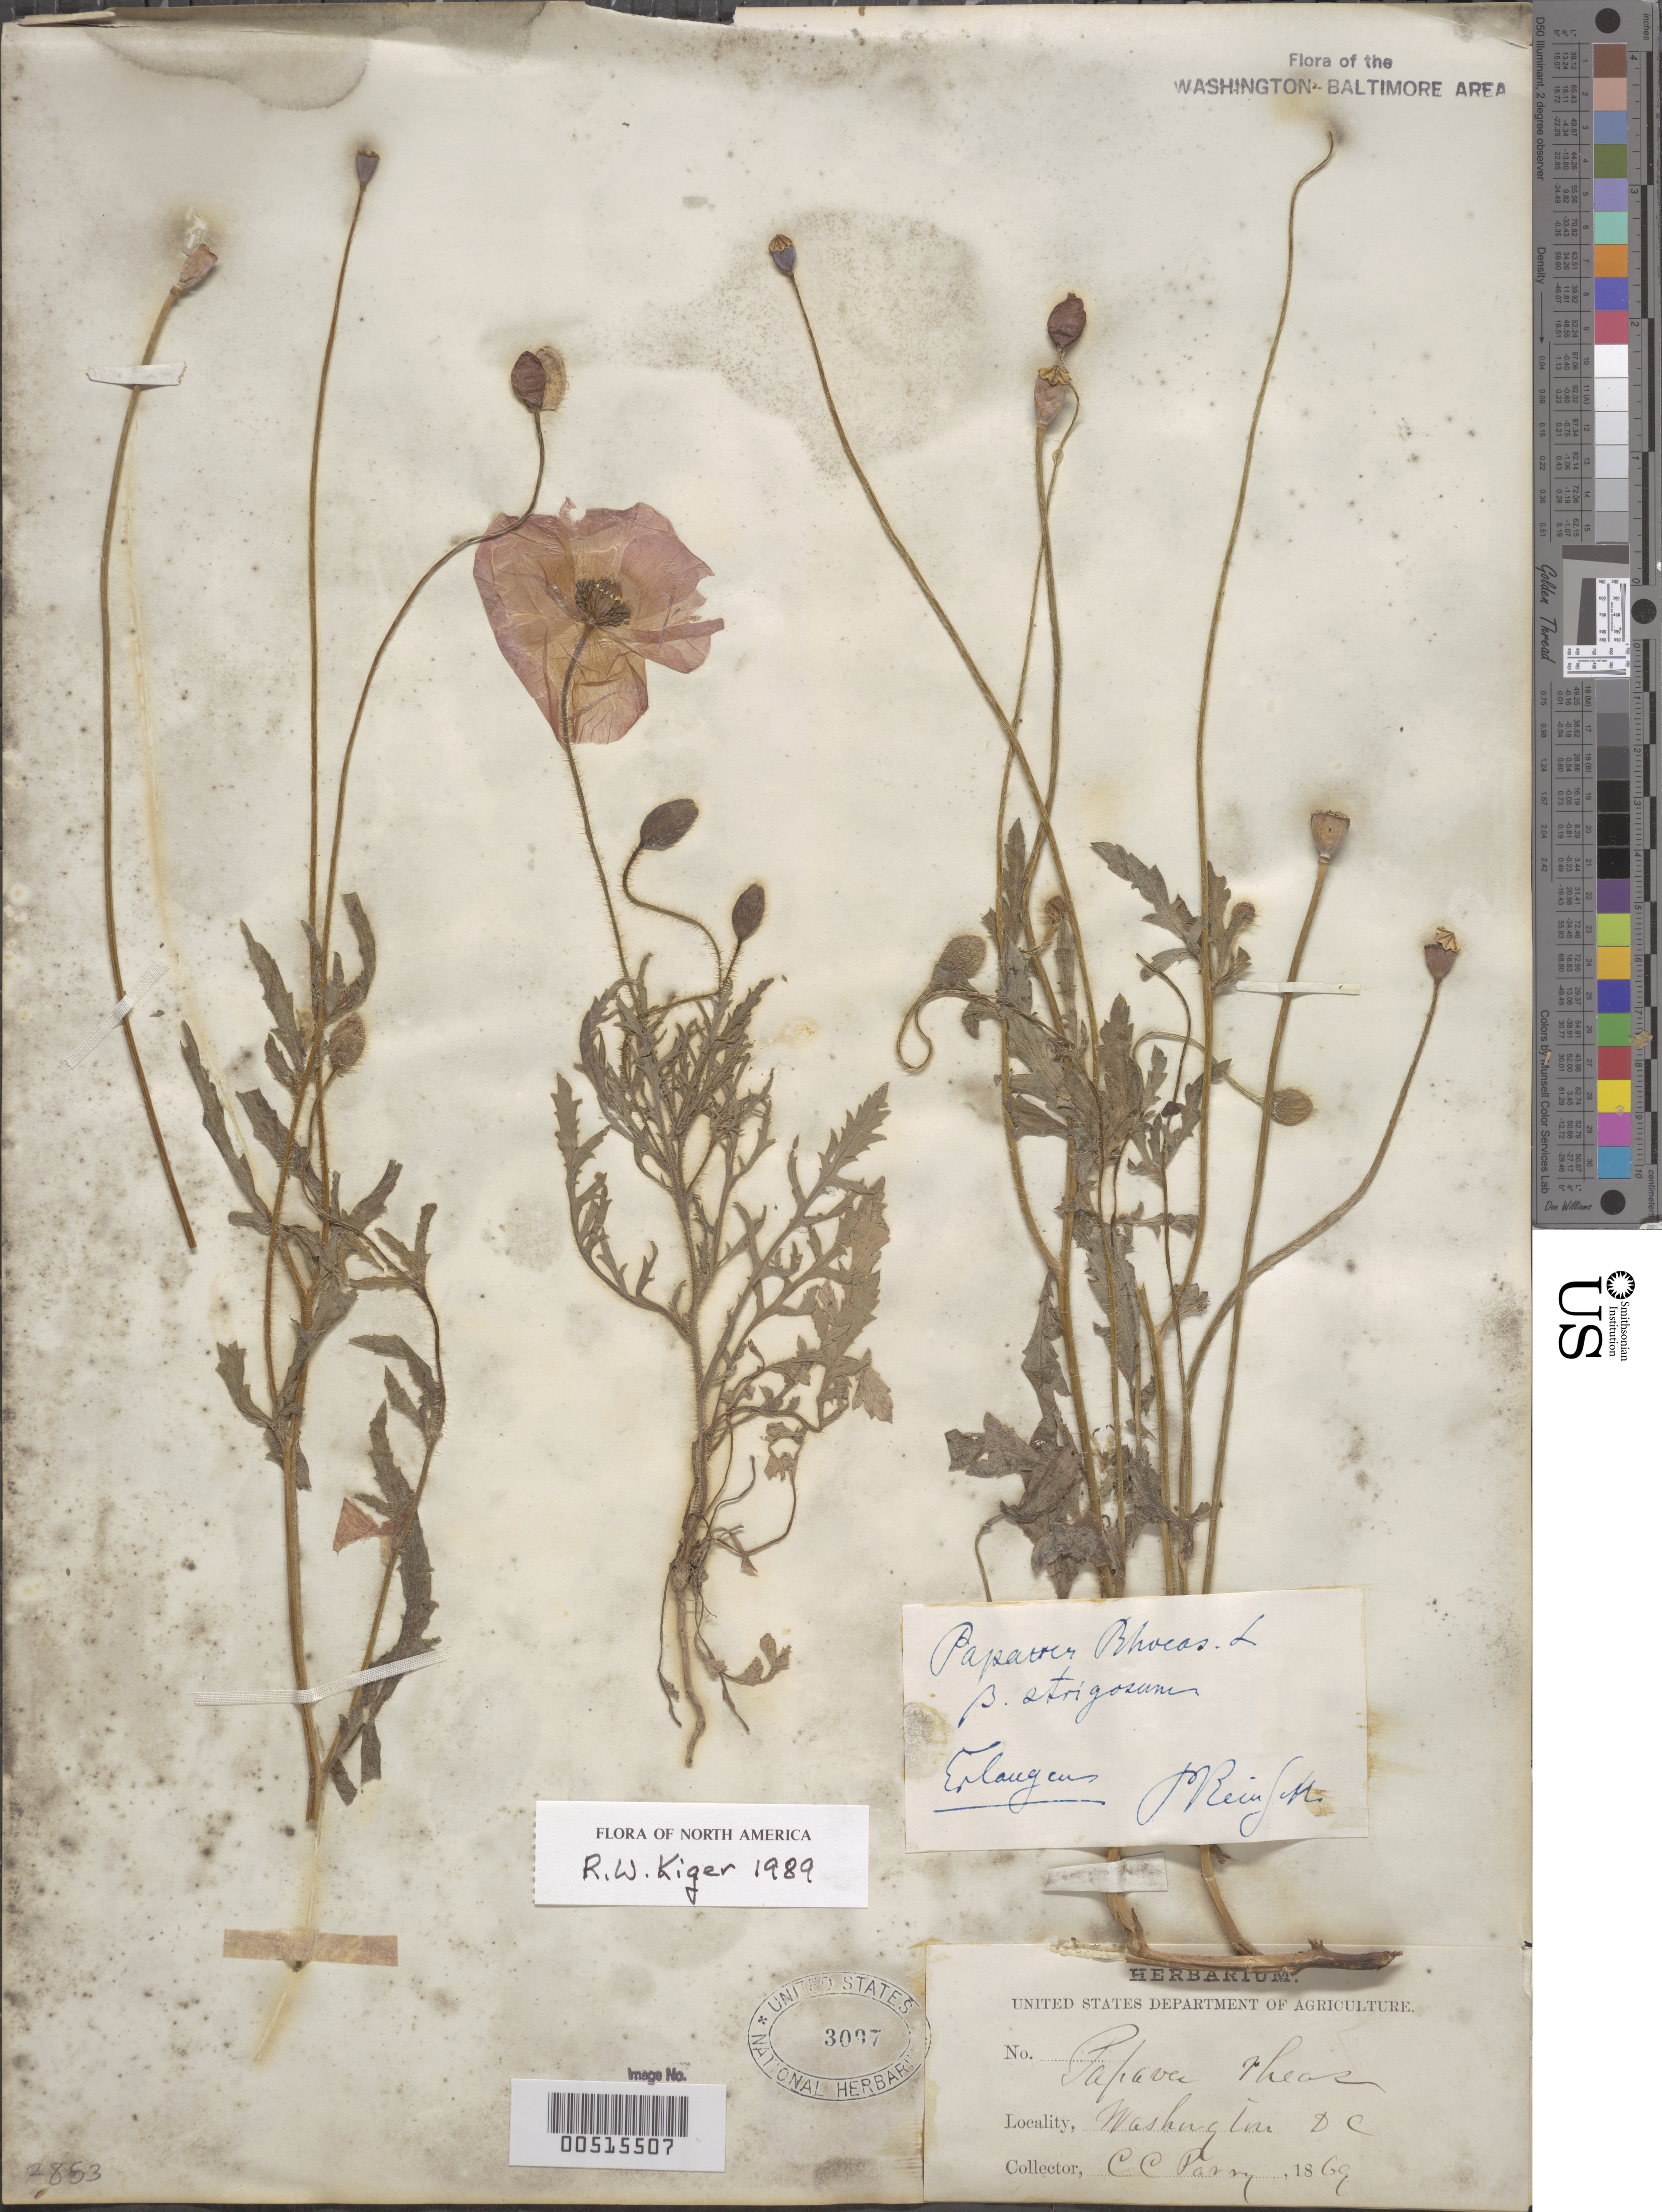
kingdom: Plantae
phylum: Tracheophyta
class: Magnoliopsida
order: Ranunculales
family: Papaveraceae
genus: Papaver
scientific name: Papaver rhoeas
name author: L.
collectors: C. C. Parry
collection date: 1869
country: United States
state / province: District of Columbia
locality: Washington DC.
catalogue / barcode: US 3097